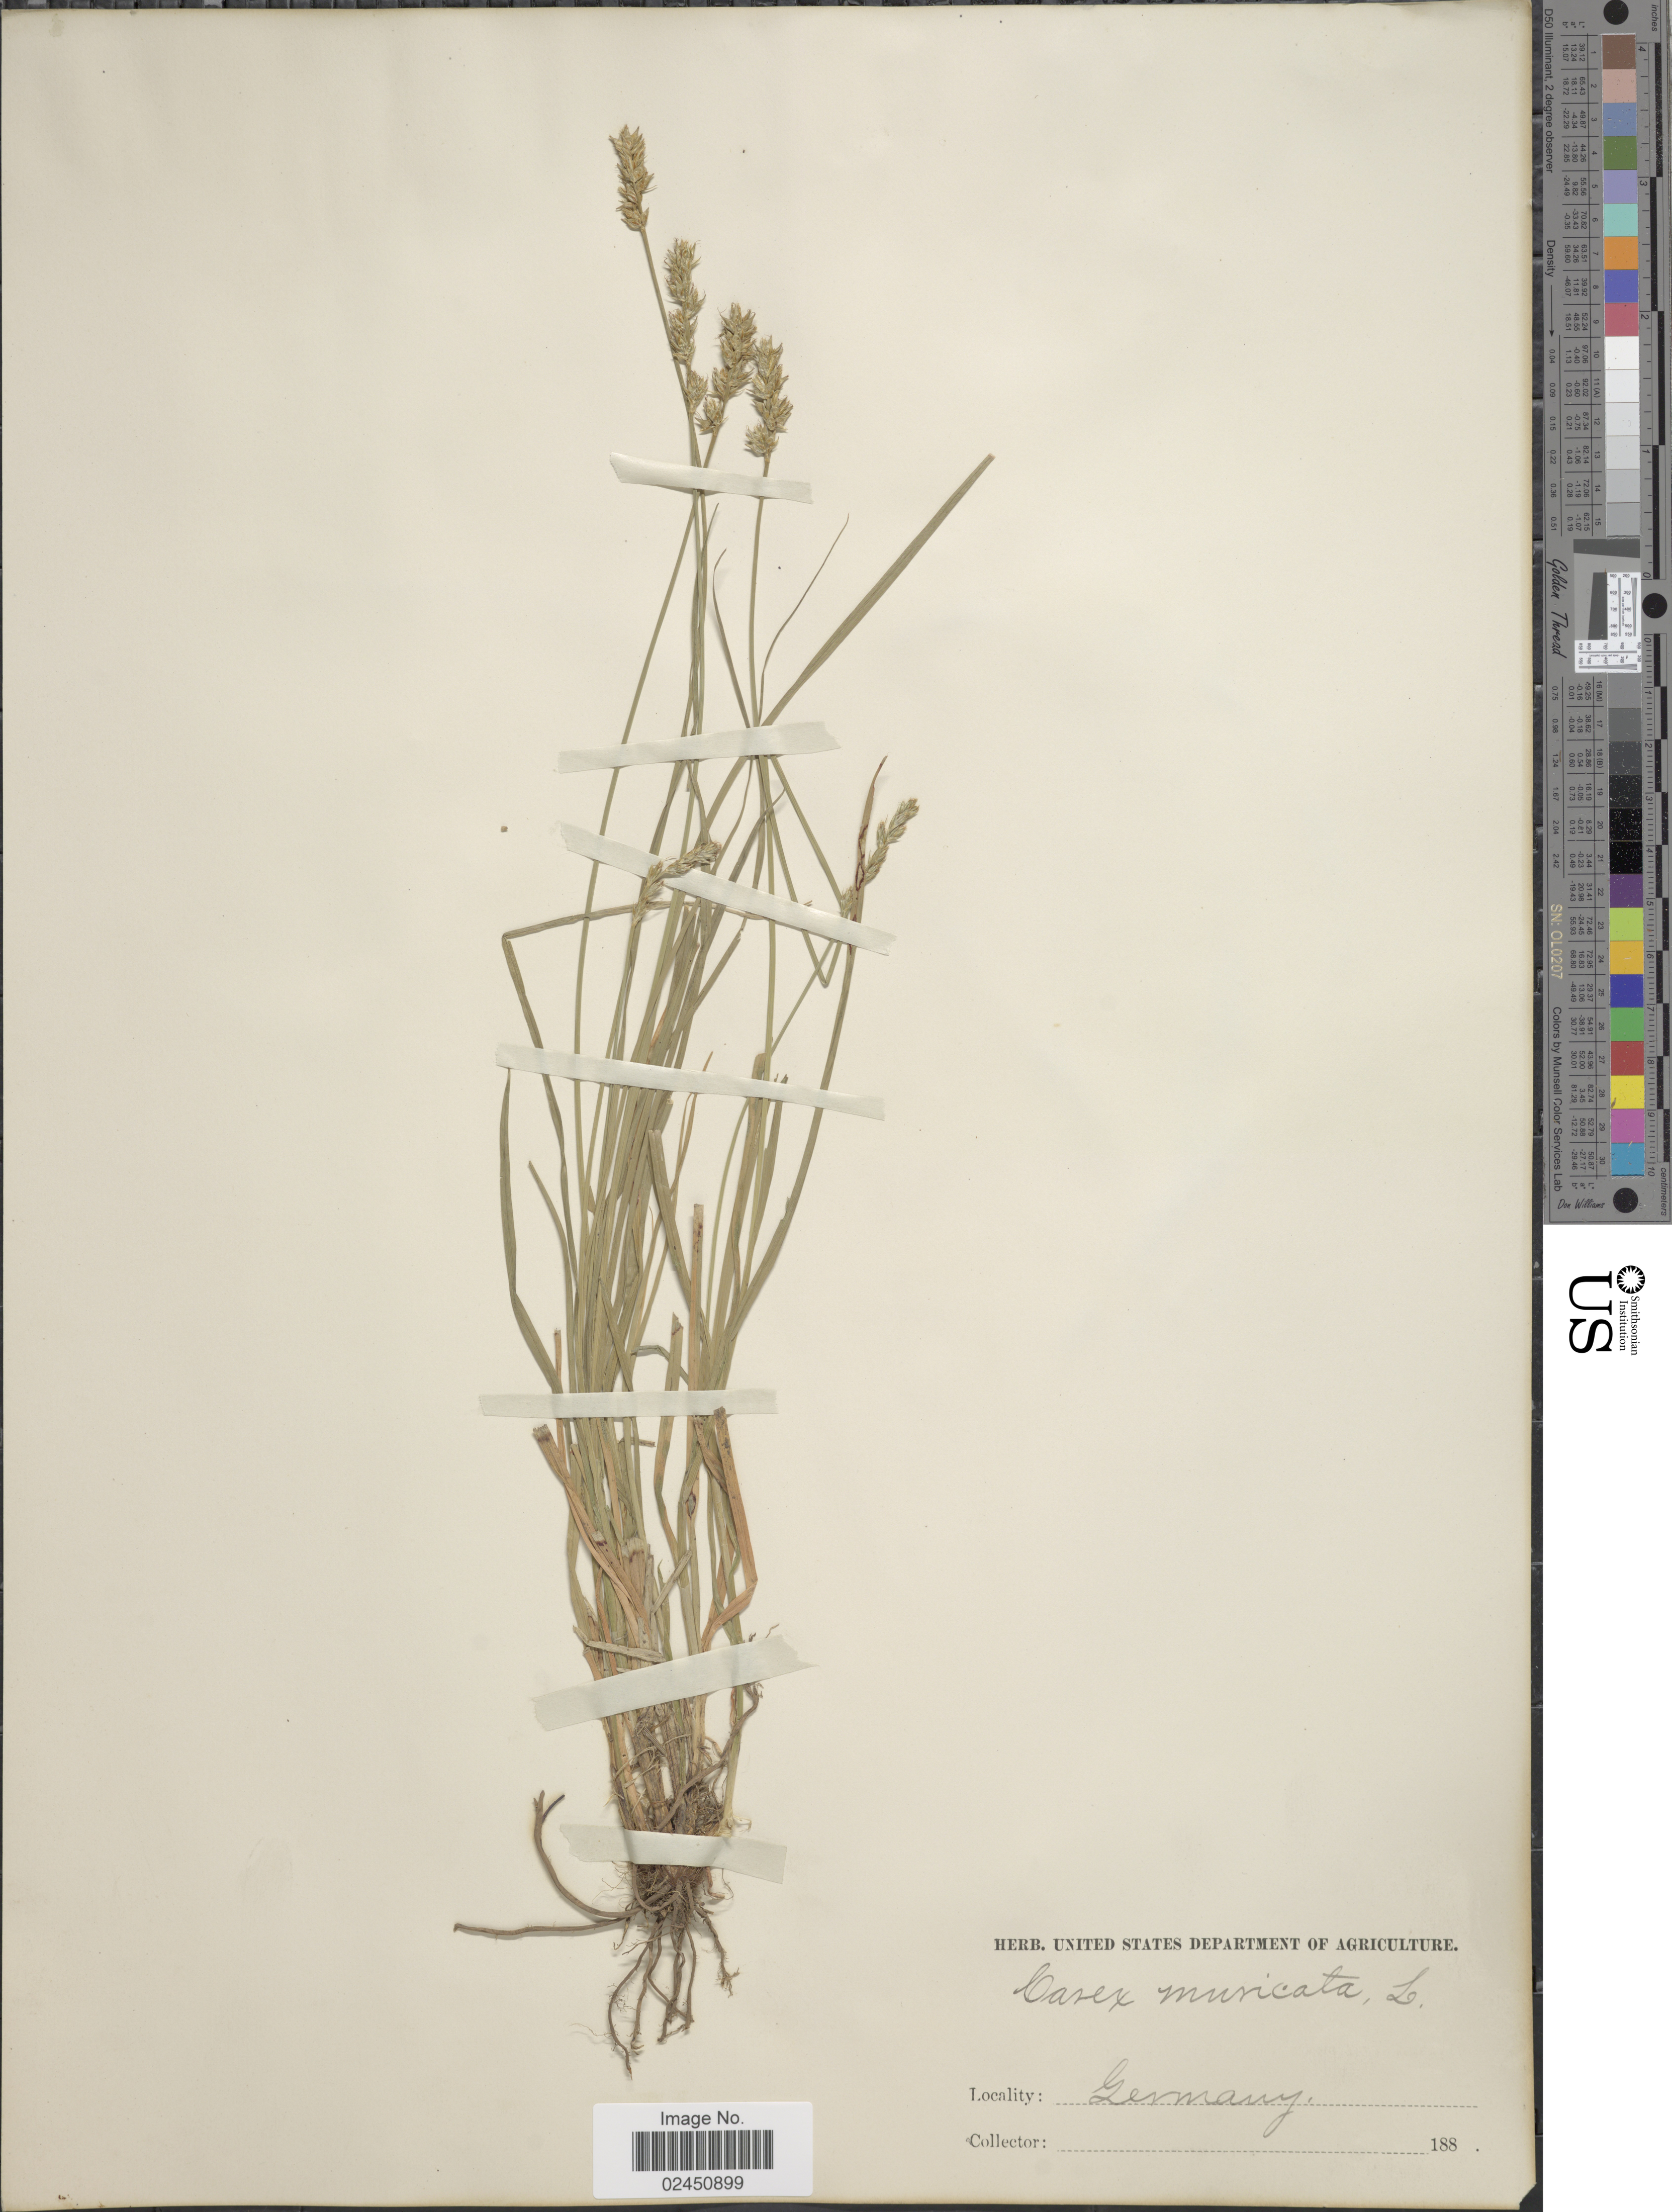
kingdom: Plantae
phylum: Tracheophyta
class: Liliopsida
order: Poales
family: Cyperaceae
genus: Carex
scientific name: Carex muricata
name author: L.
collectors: ex herb. U. S. Department of Agriculture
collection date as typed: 18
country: Germany